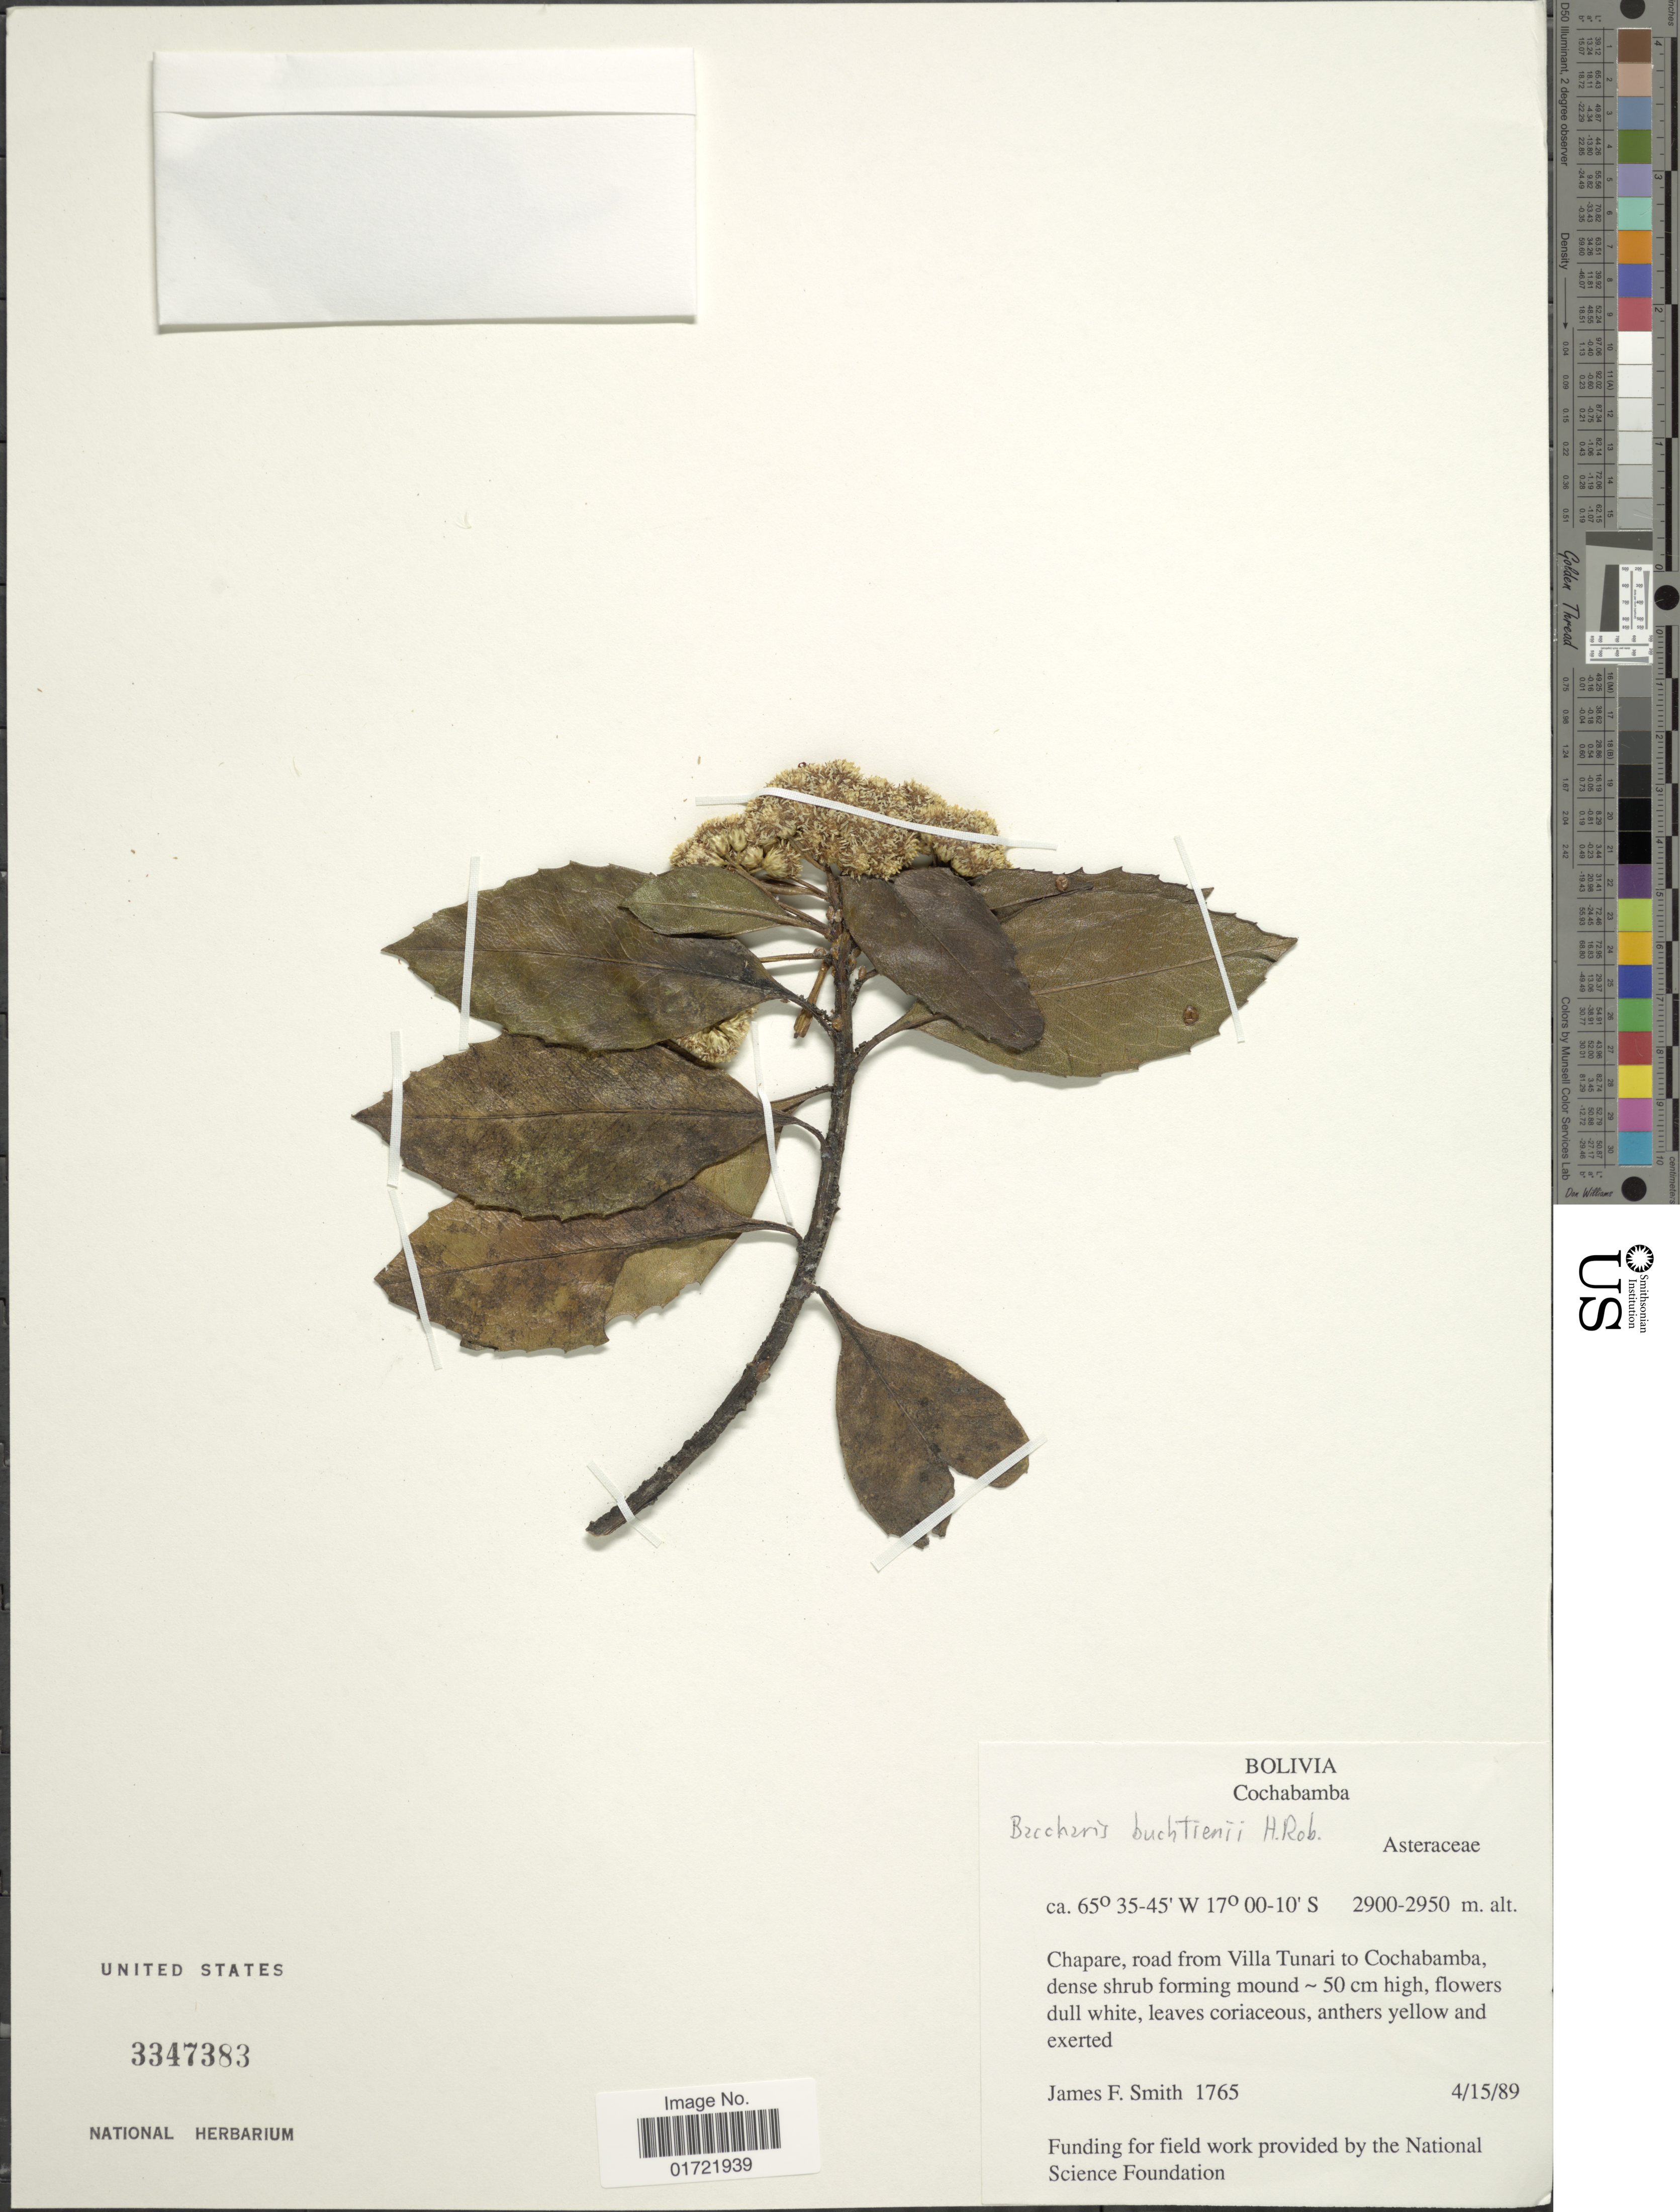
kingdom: Plantae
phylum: Tracheophyta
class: Magnoliopsida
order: Asterales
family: Asteraceae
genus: Baccharis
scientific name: Baccharis buchtienii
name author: H. Rob.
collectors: J. Smith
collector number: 1765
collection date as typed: Transcribed d/m/y: 15/4/89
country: Bolivia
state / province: Cochabamba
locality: Chapare, road from Villa Tunari to Cochabamba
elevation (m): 2900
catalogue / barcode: US 3347383